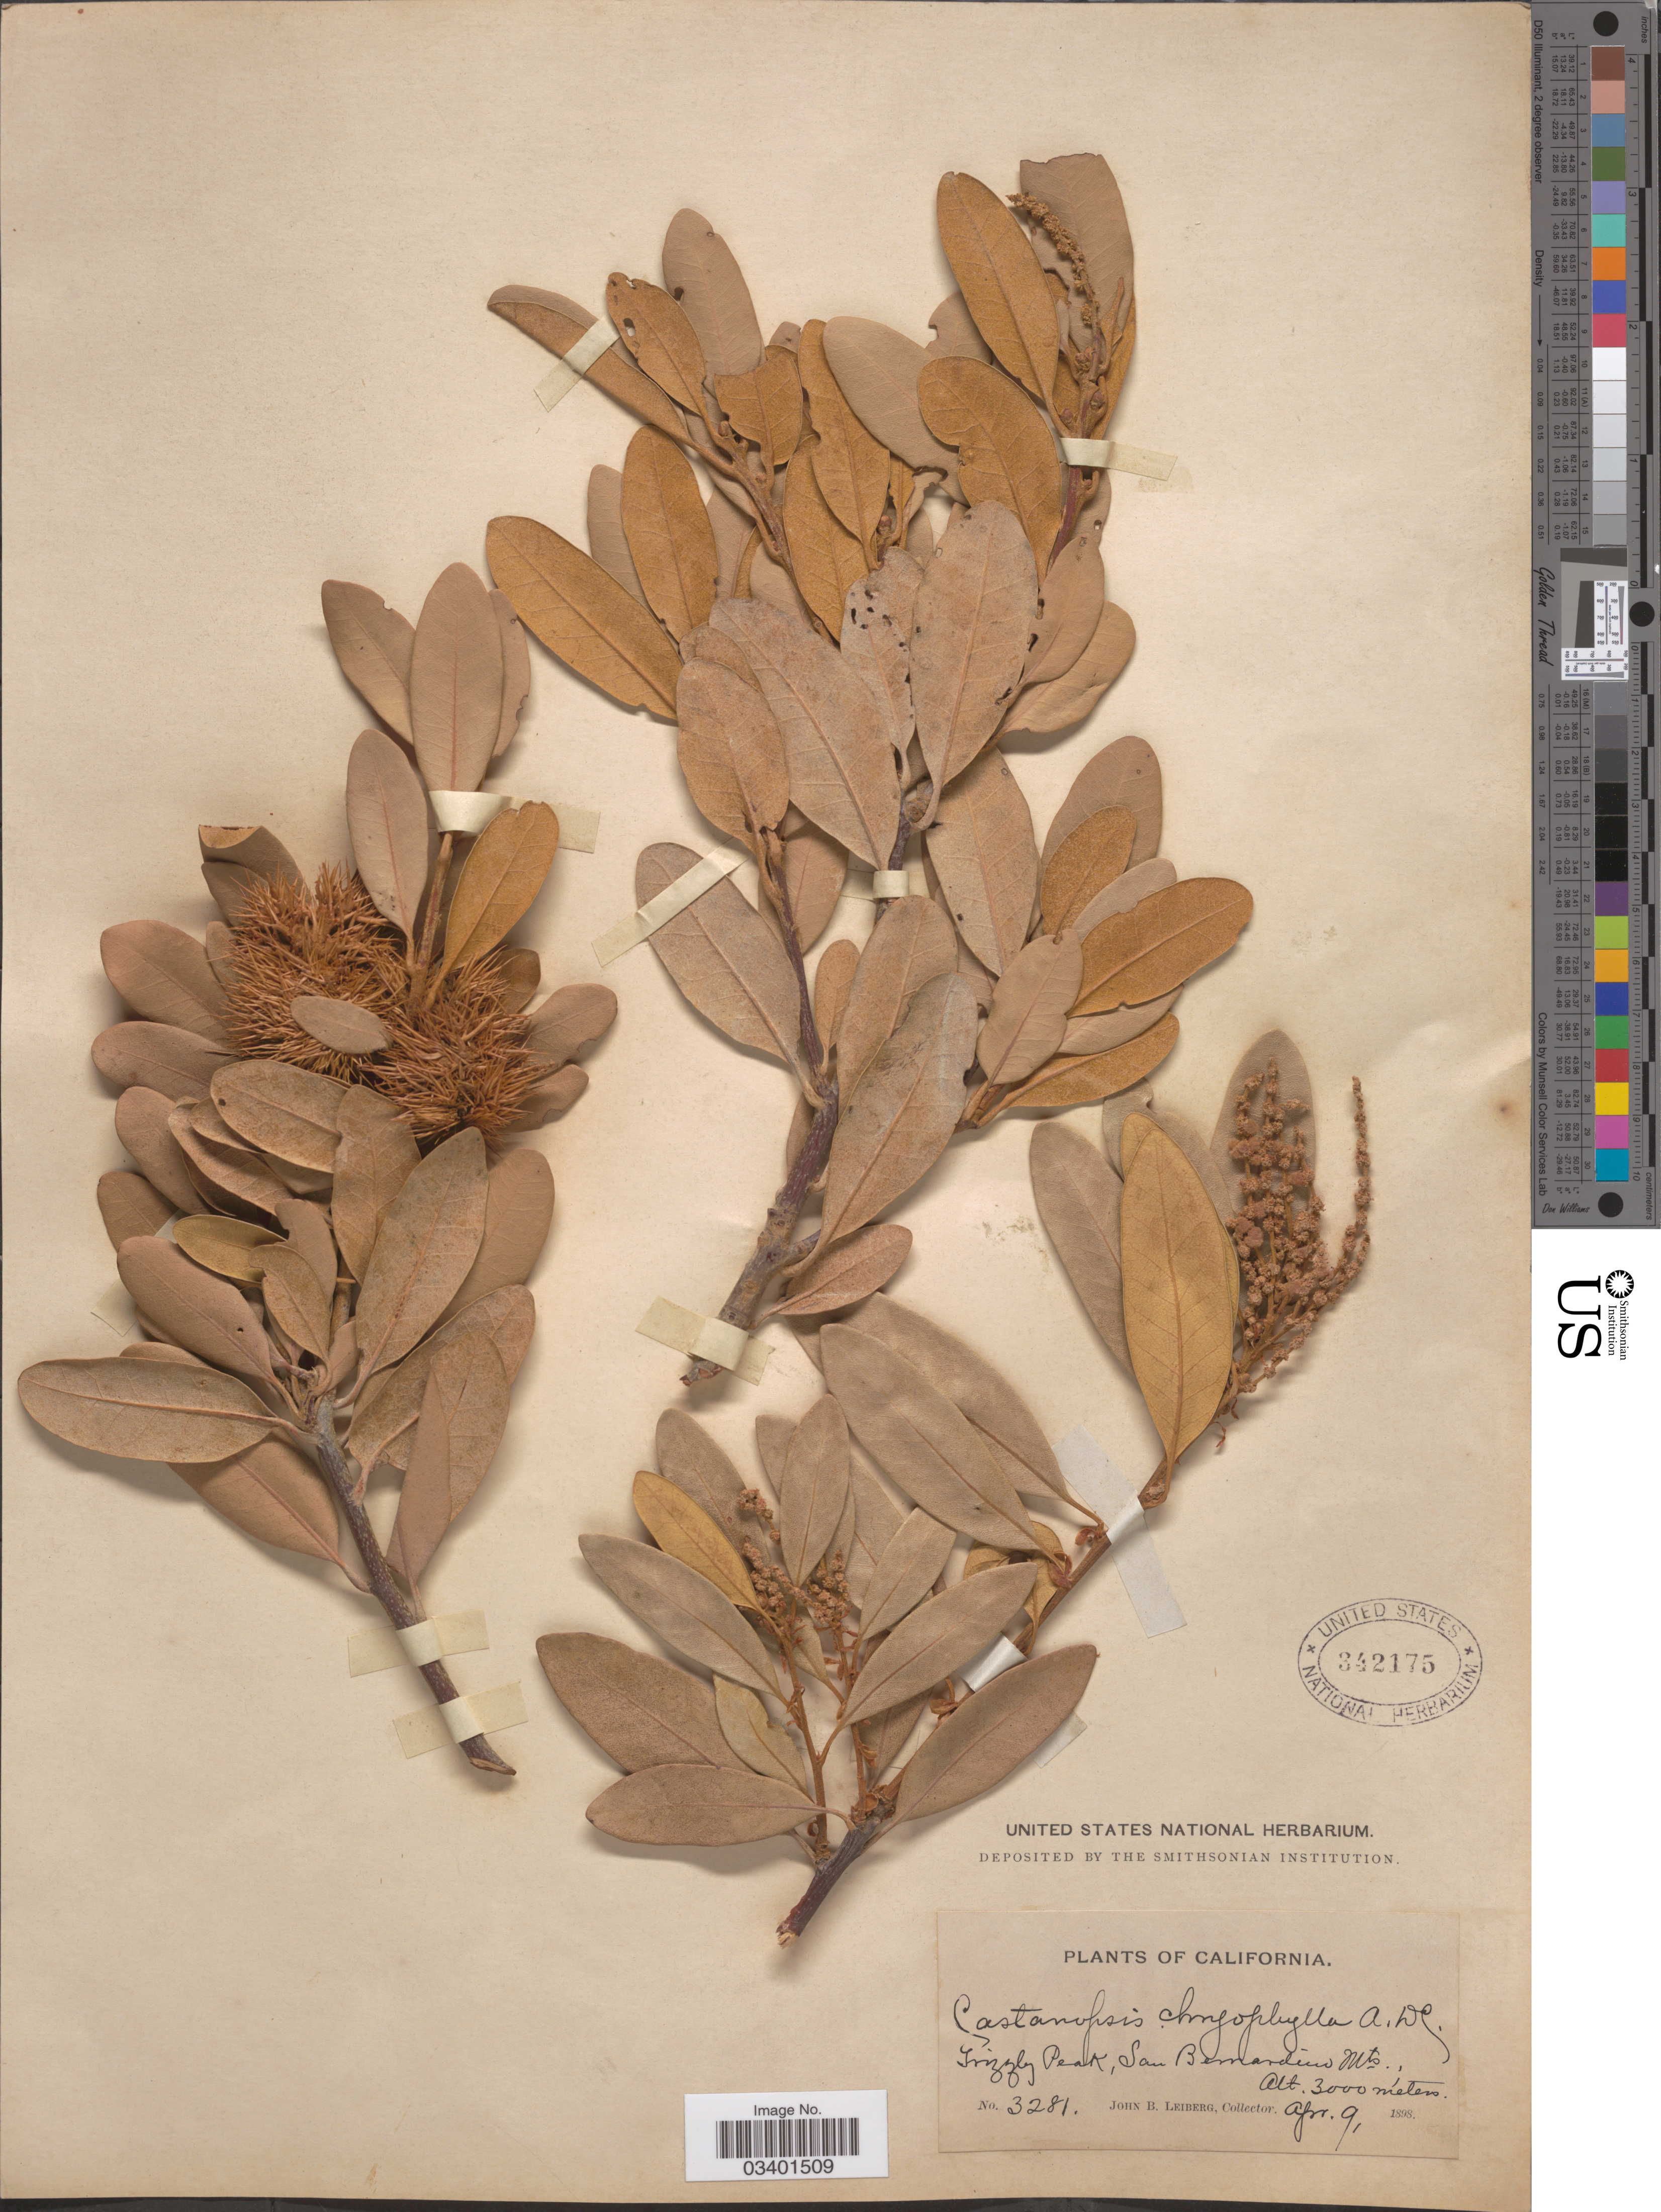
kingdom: Plantae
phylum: Tracheophyta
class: Magnoliopsida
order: Fagales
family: Fagaceae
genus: Chrysolepis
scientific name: Chrysolepis sempervirens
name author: (Kellogg) Hjelmq.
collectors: J. B. Leiberg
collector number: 3281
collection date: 1898-04-09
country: United States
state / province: California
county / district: San Bernardino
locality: Grizzly Peak, San Bernardino Mts.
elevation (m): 3000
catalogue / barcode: US 342175